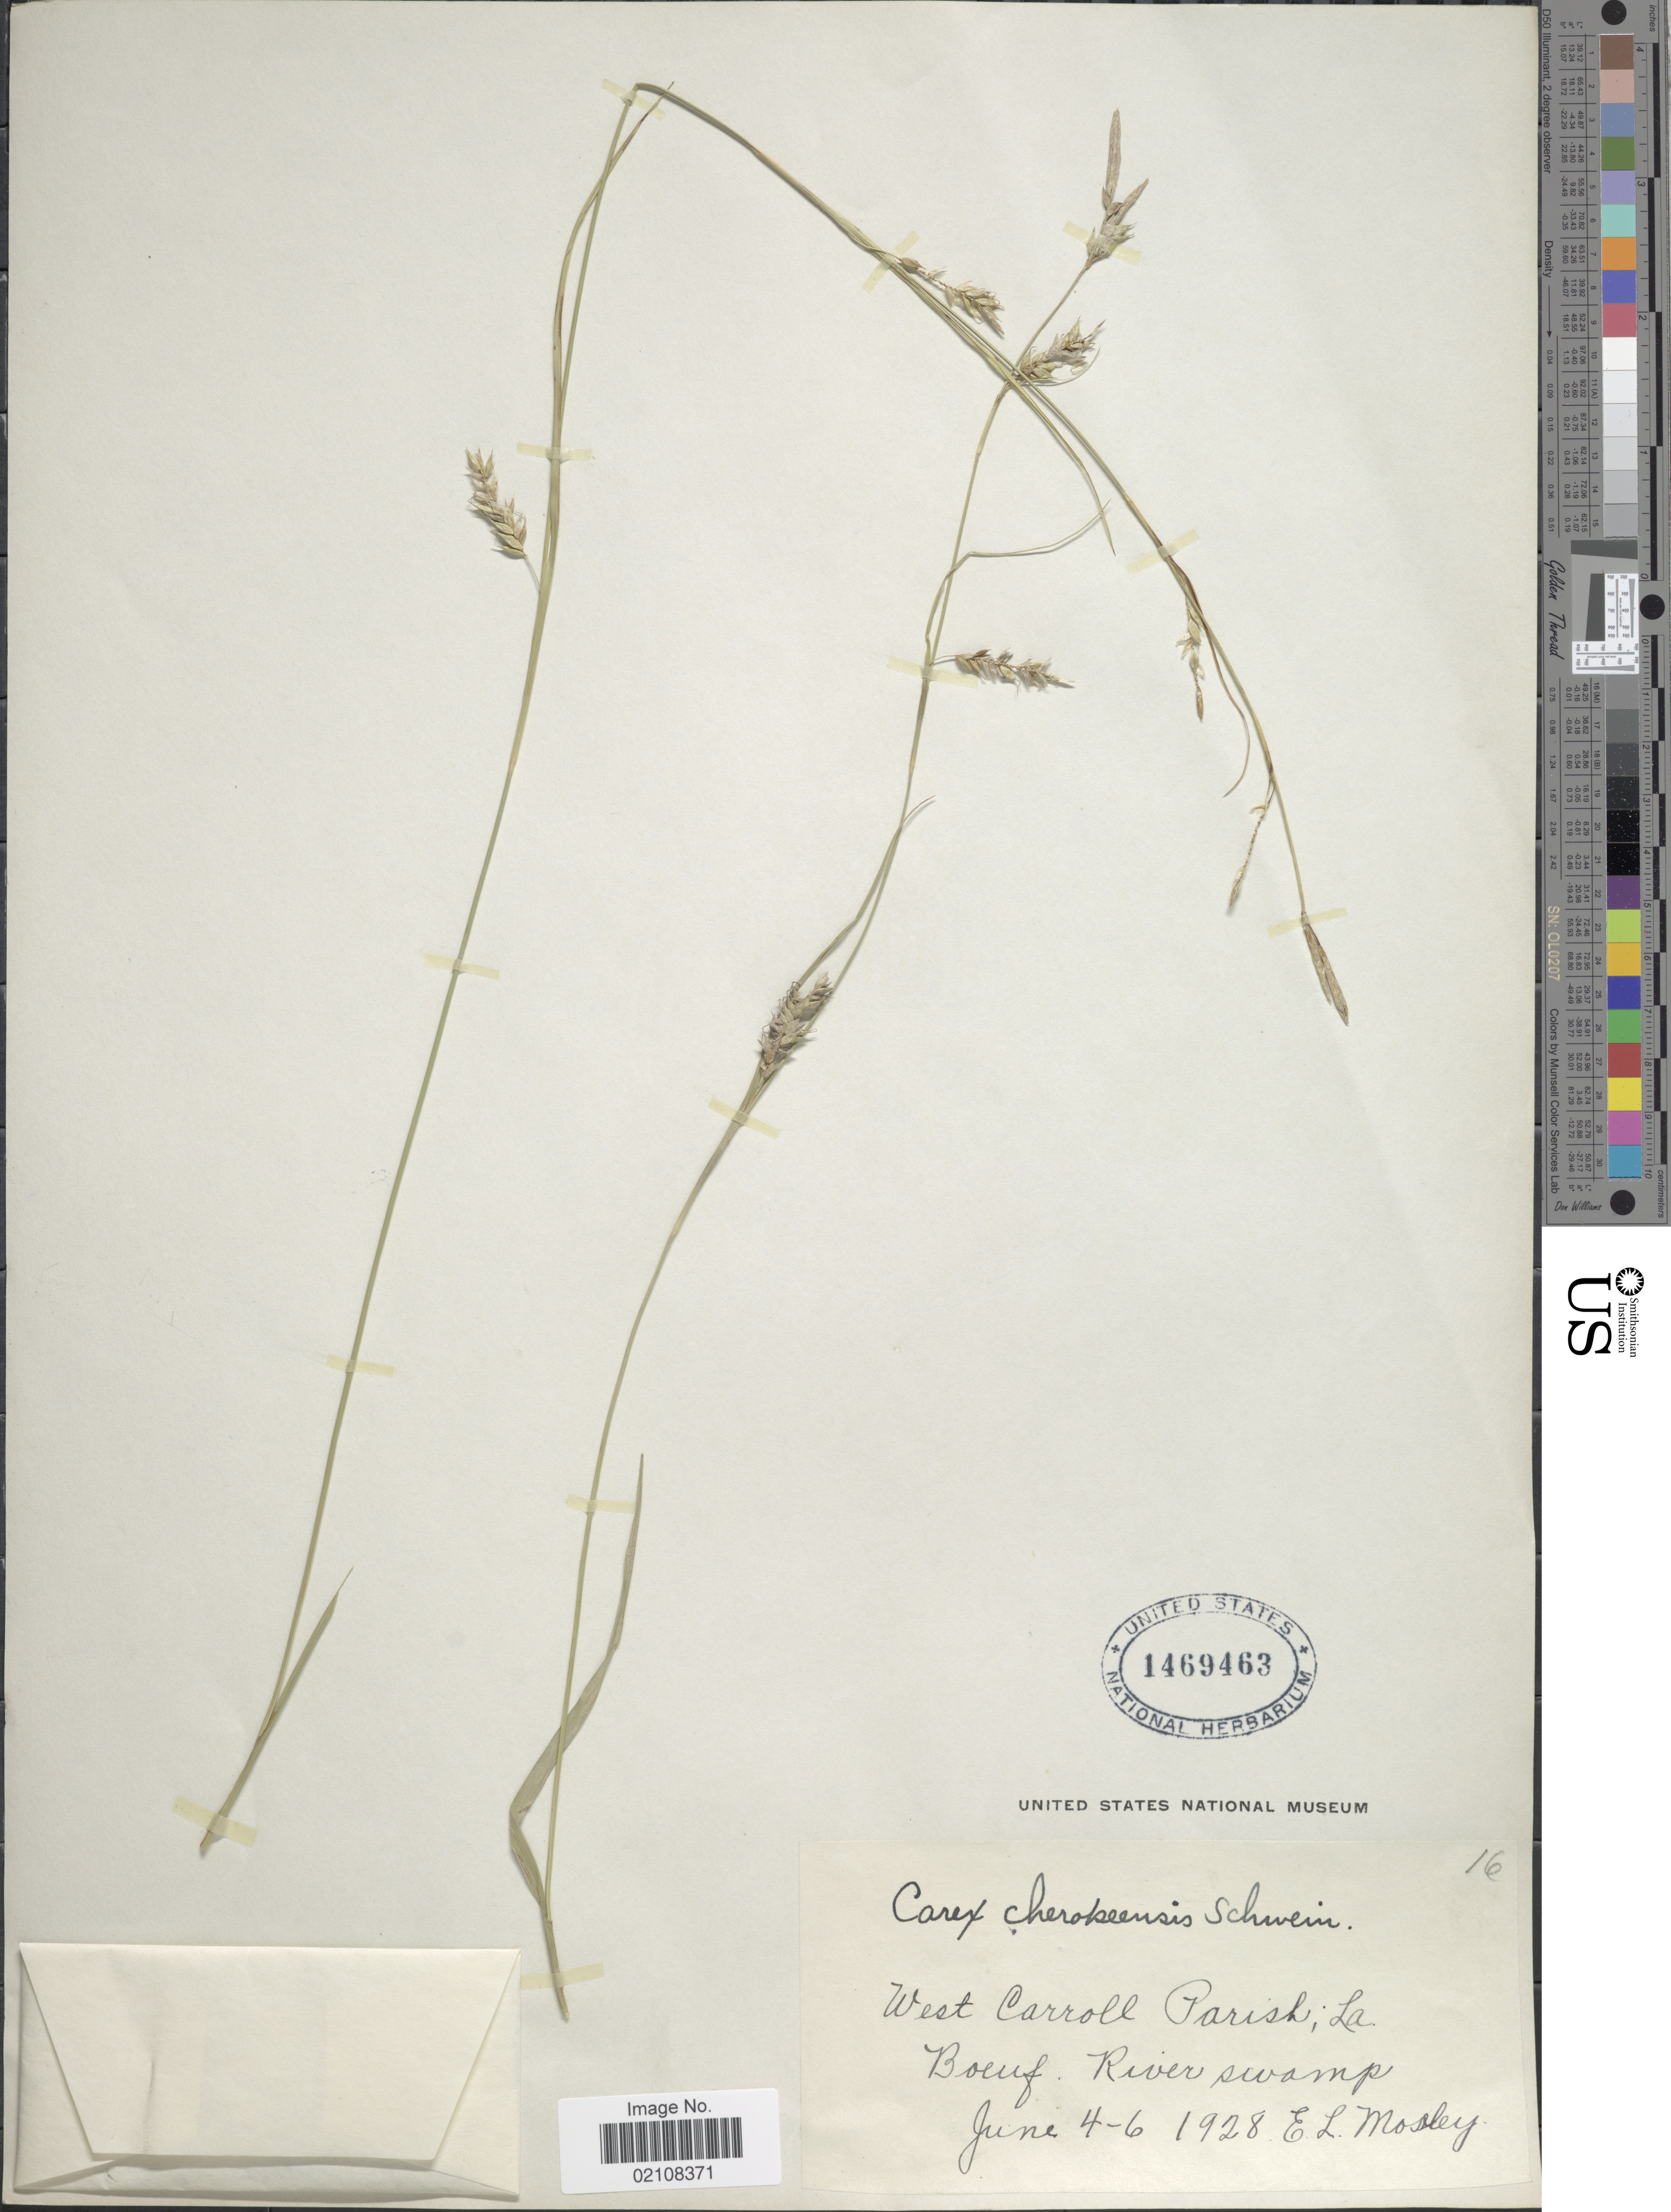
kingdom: Plantae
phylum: Tracheophyta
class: Liliopsida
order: Poales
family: Cyperaceae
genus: Carex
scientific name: Carex cherokeensis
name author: Schwein.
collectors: E. Mosley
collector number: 16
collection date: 1928-06-04/1928-06-06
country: United States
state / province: Louisiana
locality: West Carroll Parish, La., Boeuf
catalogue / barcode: US 1469463